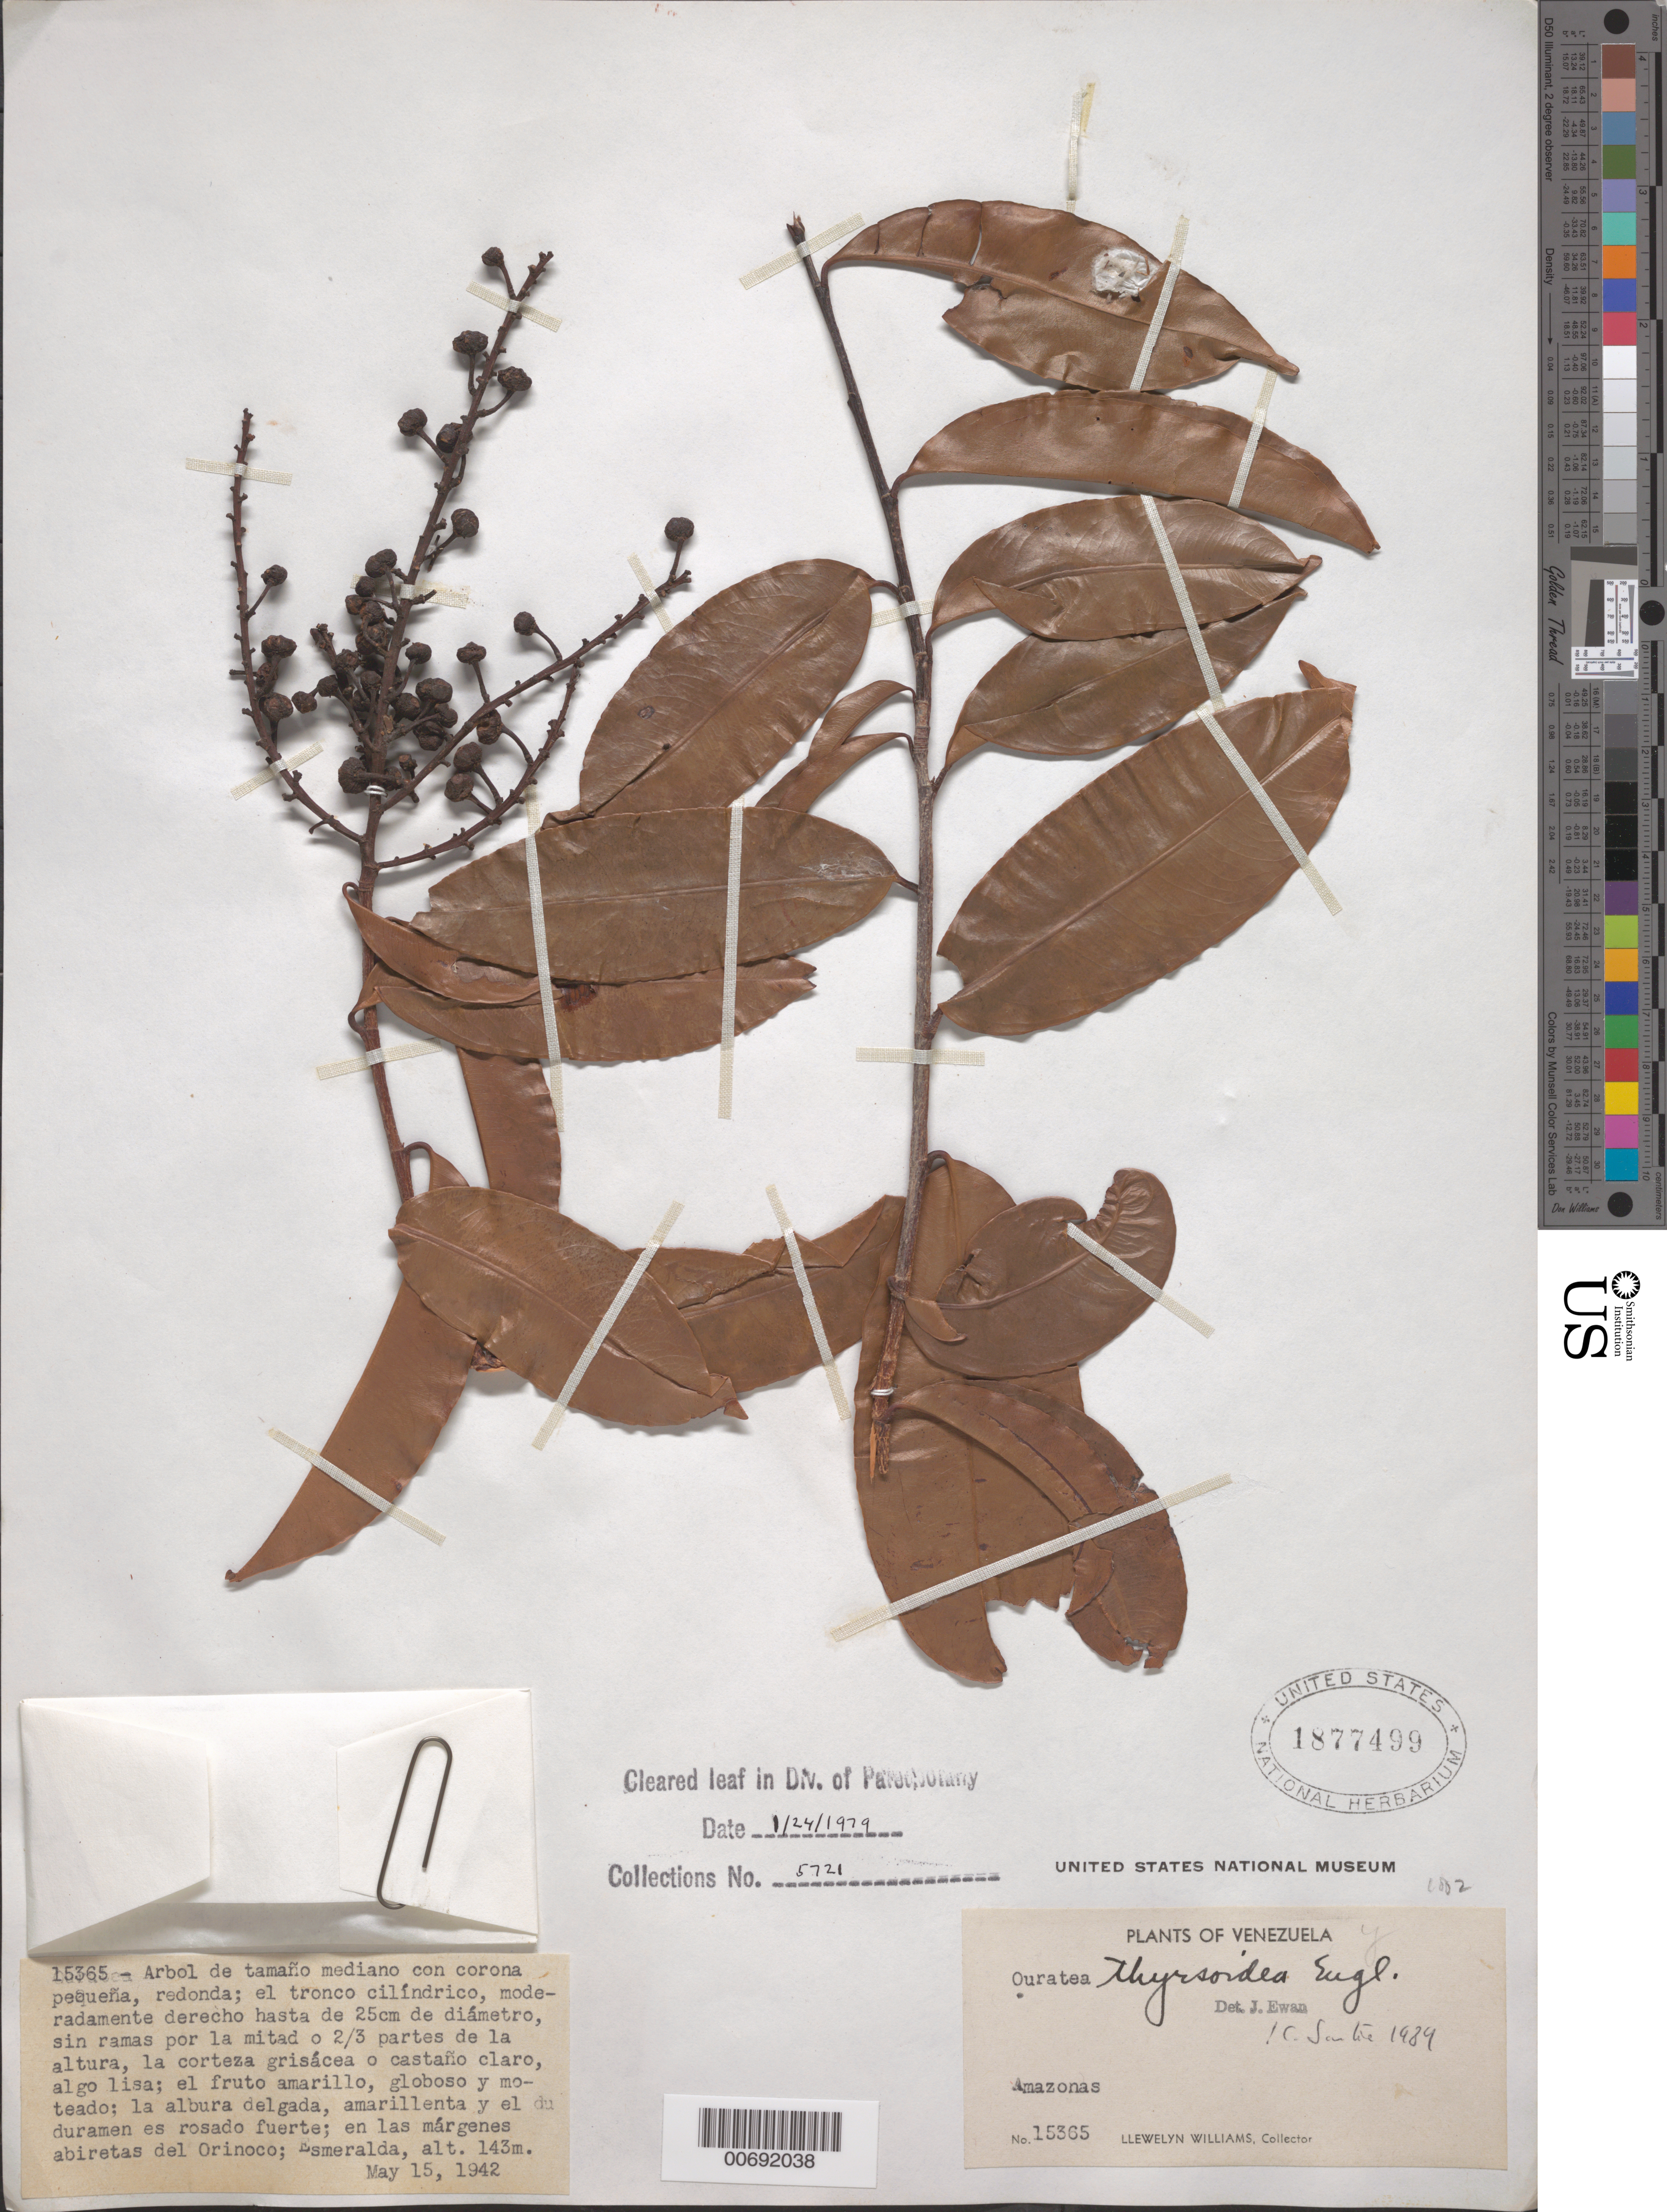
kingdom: Plantae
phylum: Tracheophyta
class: Magnoliopsida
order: Malpighiales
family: Ochnaceae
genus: Ouratea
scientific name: Ouratea thyrsoidea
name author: Engl.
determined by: Sastre, C. H. L.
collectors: Ll. Williams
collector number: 15365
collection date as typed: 14-May-42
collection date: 1942-05-14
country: Venezuela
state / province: Amazonas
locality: Esmeralda, Alto Orinoco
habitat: Margenes del rio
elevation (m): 143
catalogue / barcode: US 1877499